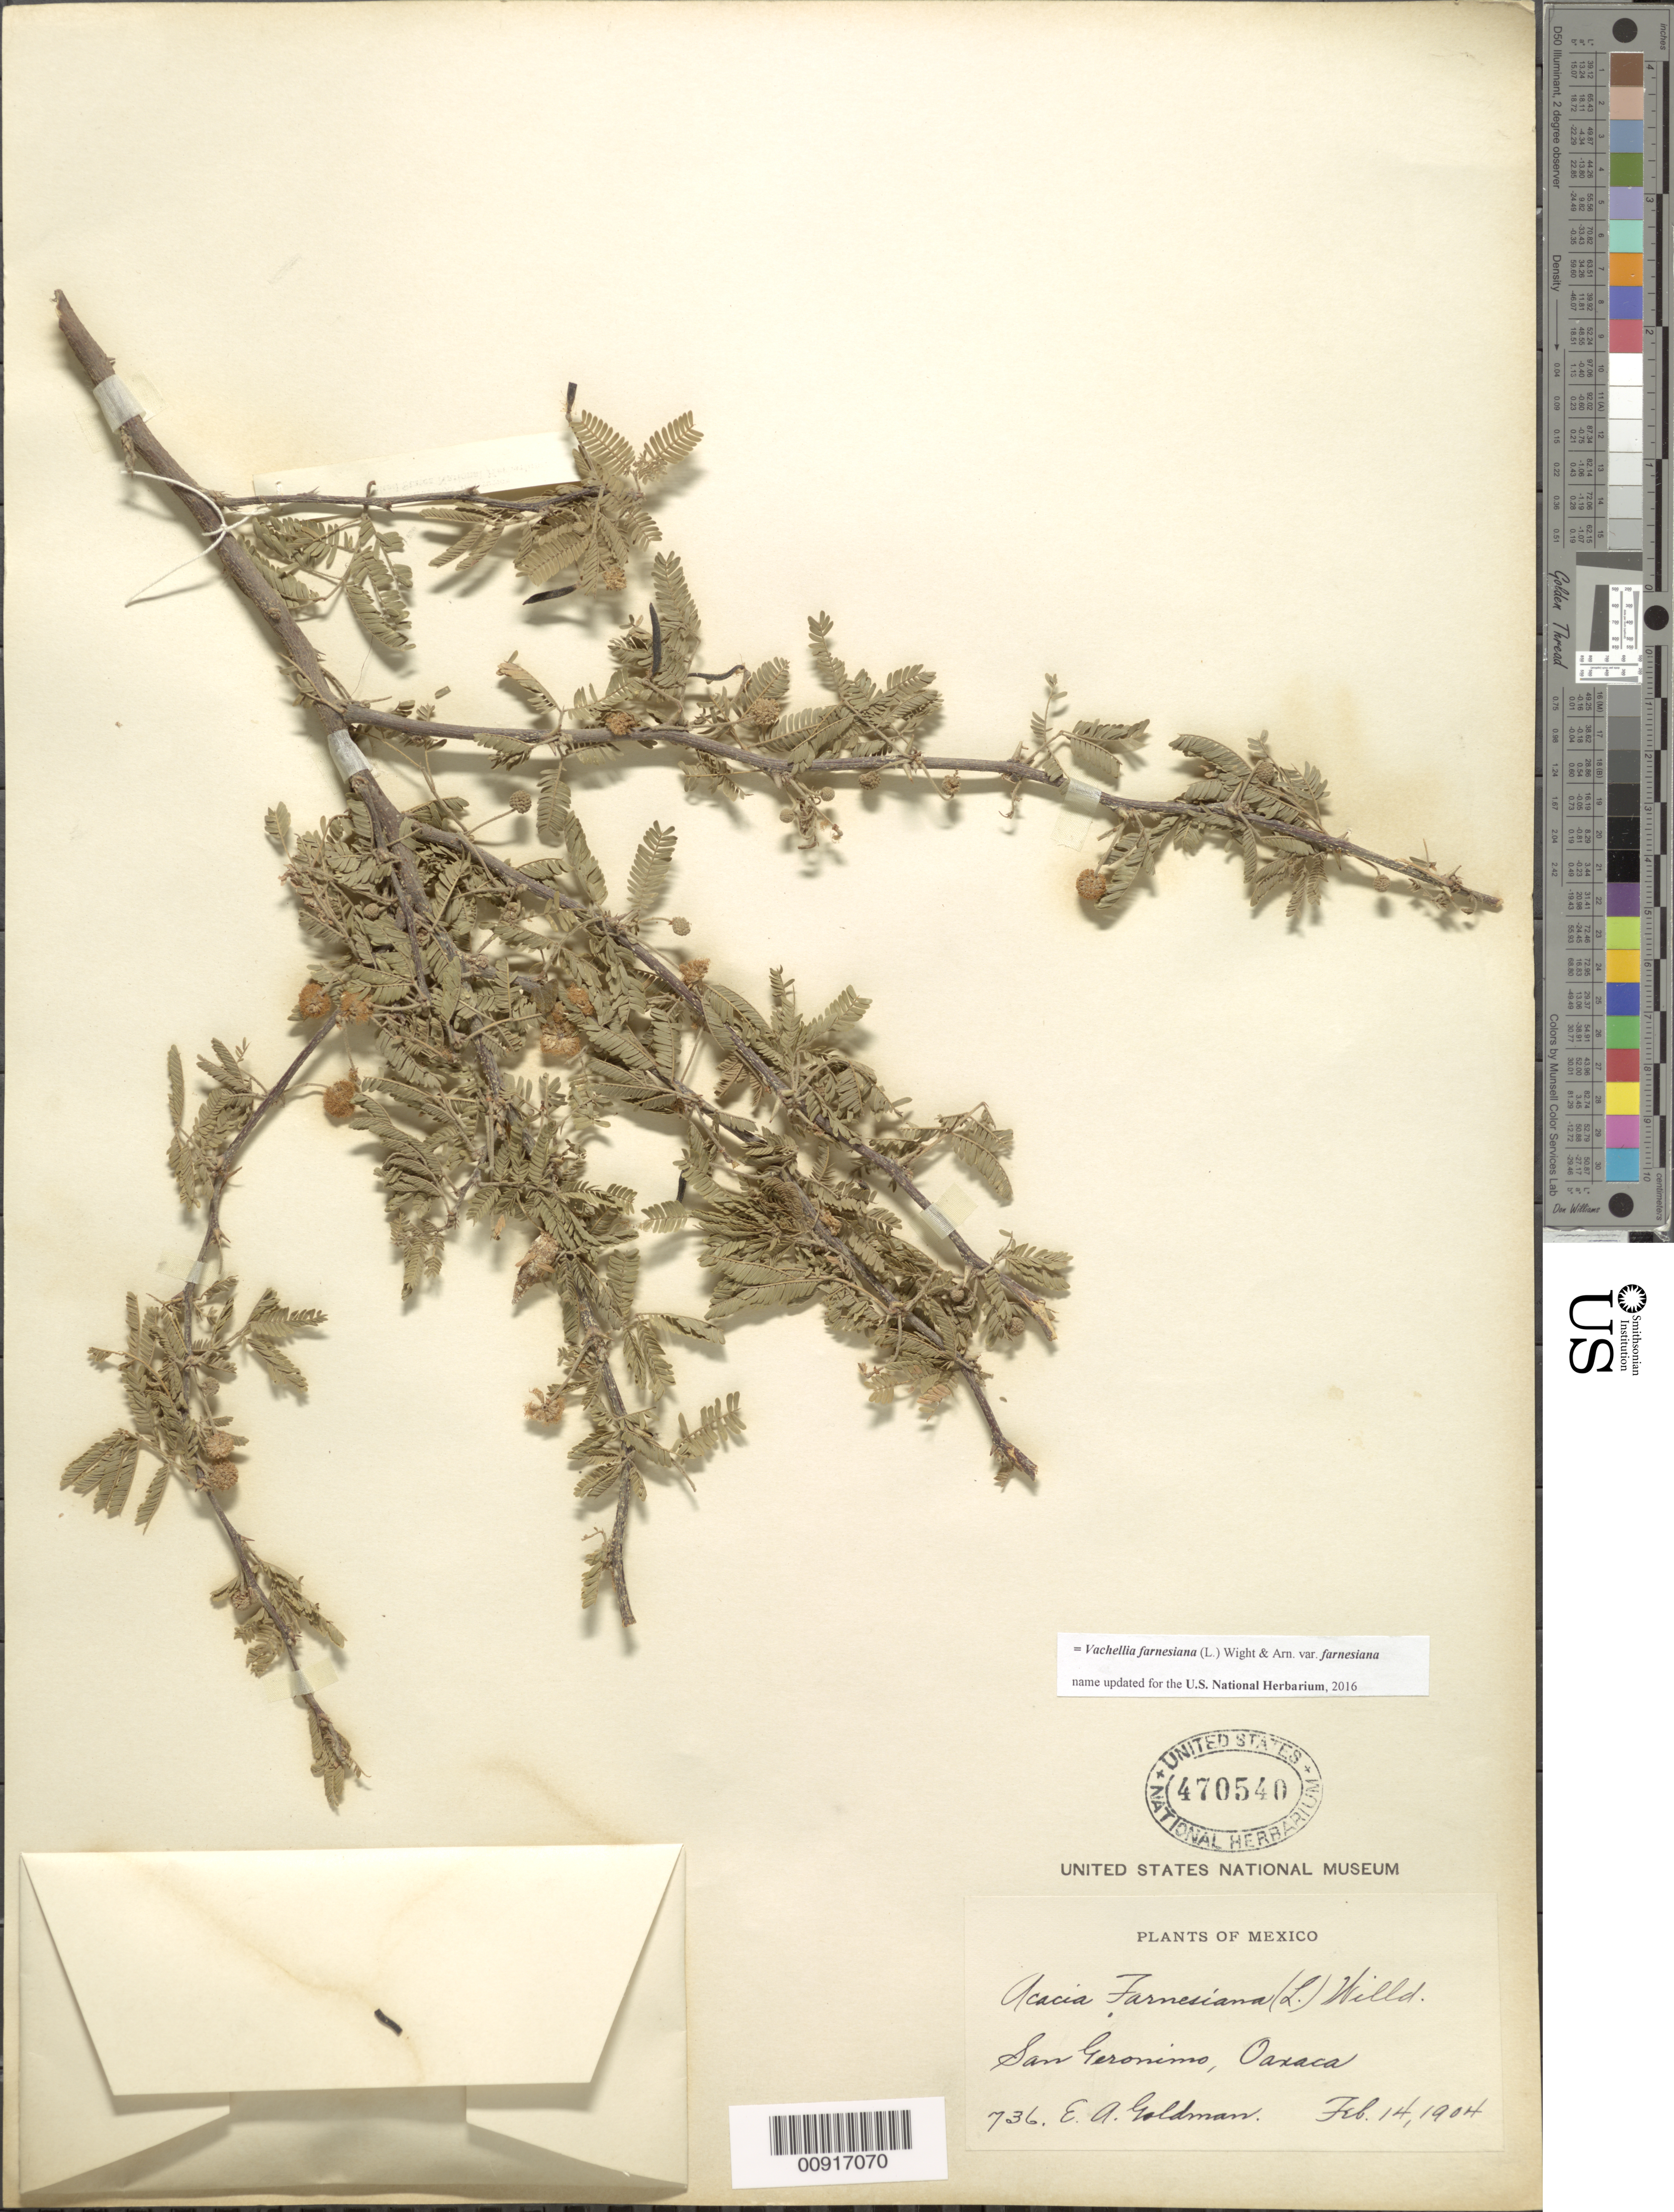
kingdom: Plantae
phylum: Tracheophyta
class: Magnoliopsida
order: Fabales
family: Fabaceae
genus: Vachellia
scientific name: Vachellia farnesiana var. farnesiana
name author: (L.) Wight & Arn.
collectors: E. A. Goldman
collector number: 736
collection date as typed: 14 Feb 1904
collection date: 1904-02-14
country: Mexico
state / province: Oaxaca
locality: San Geronimo, Oaxaca.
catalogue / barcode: US 470540